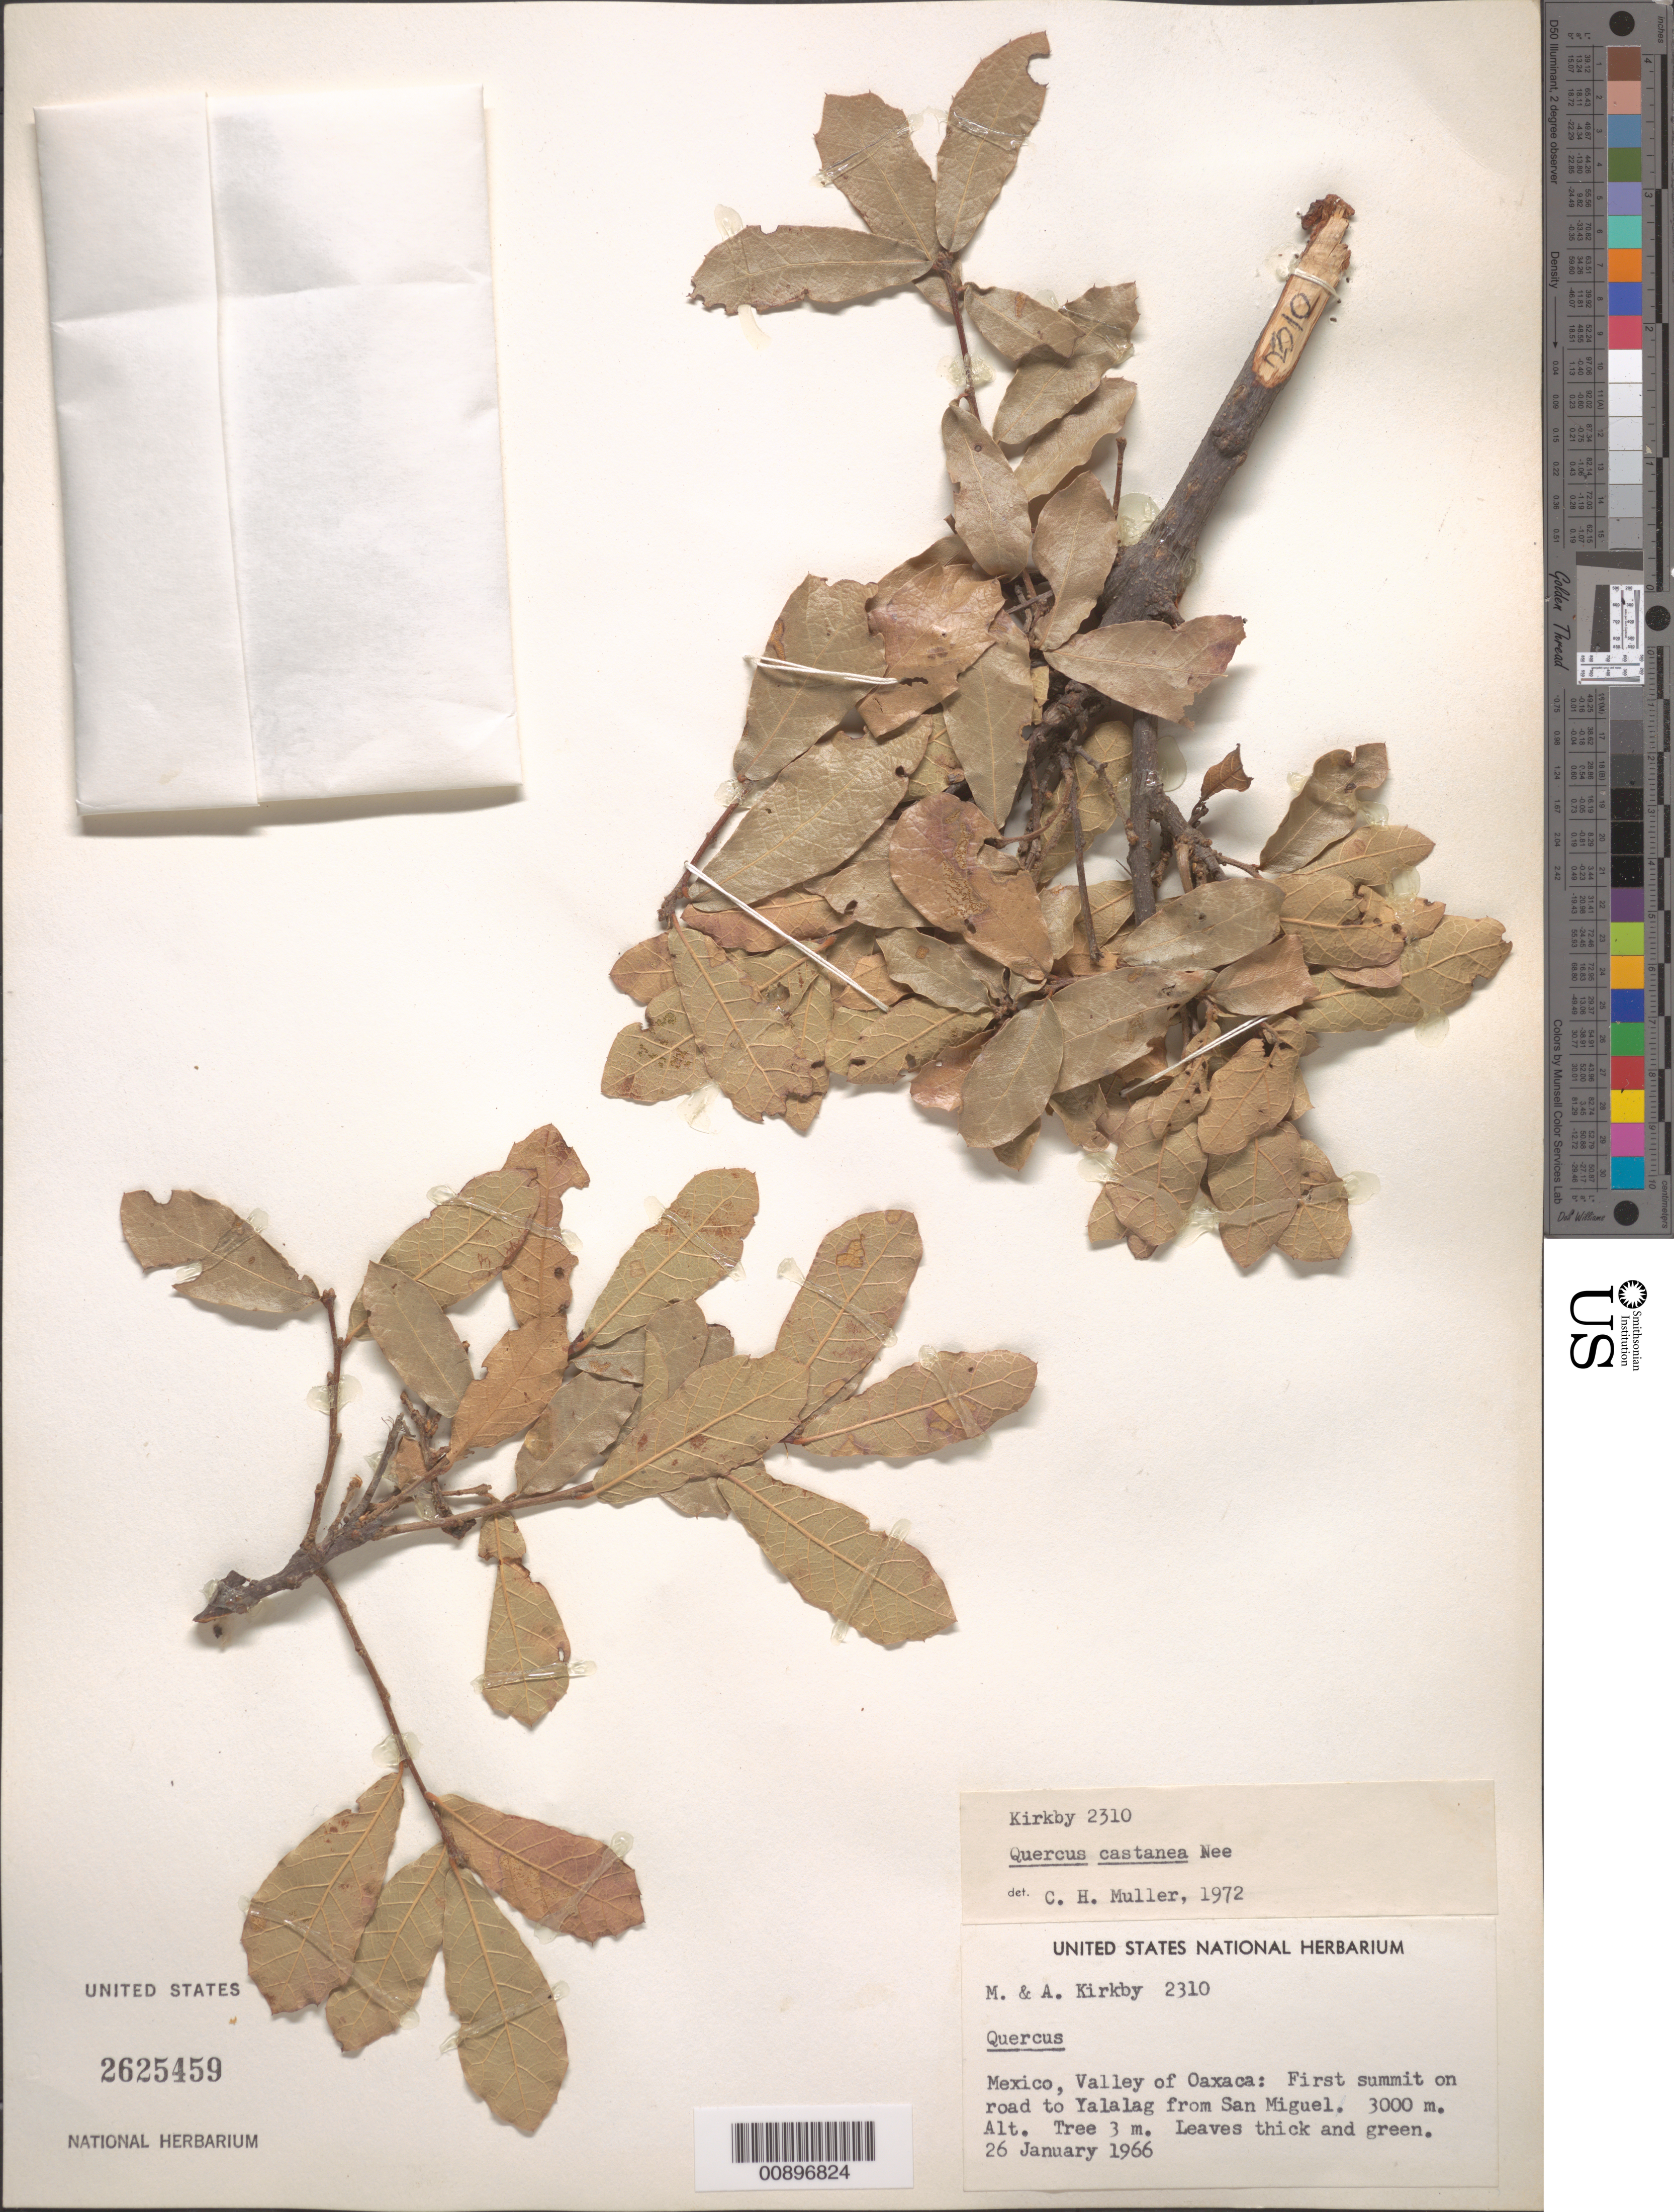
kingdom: Plantae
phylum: Tracheophyta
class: Magnoliopsida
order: Fagales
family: Fagaceae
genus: Quercus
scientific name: Quercus castanea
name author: Née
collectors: Kirkby, M. & A. Kirkby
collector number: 2310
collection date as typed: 26 Jan 1966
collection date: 1966-01-26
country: Mexico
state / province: Oaxaca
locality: Valley of Oaxaca: First summit on road to Yalalag from San Miguel.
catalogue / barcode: US 2625459